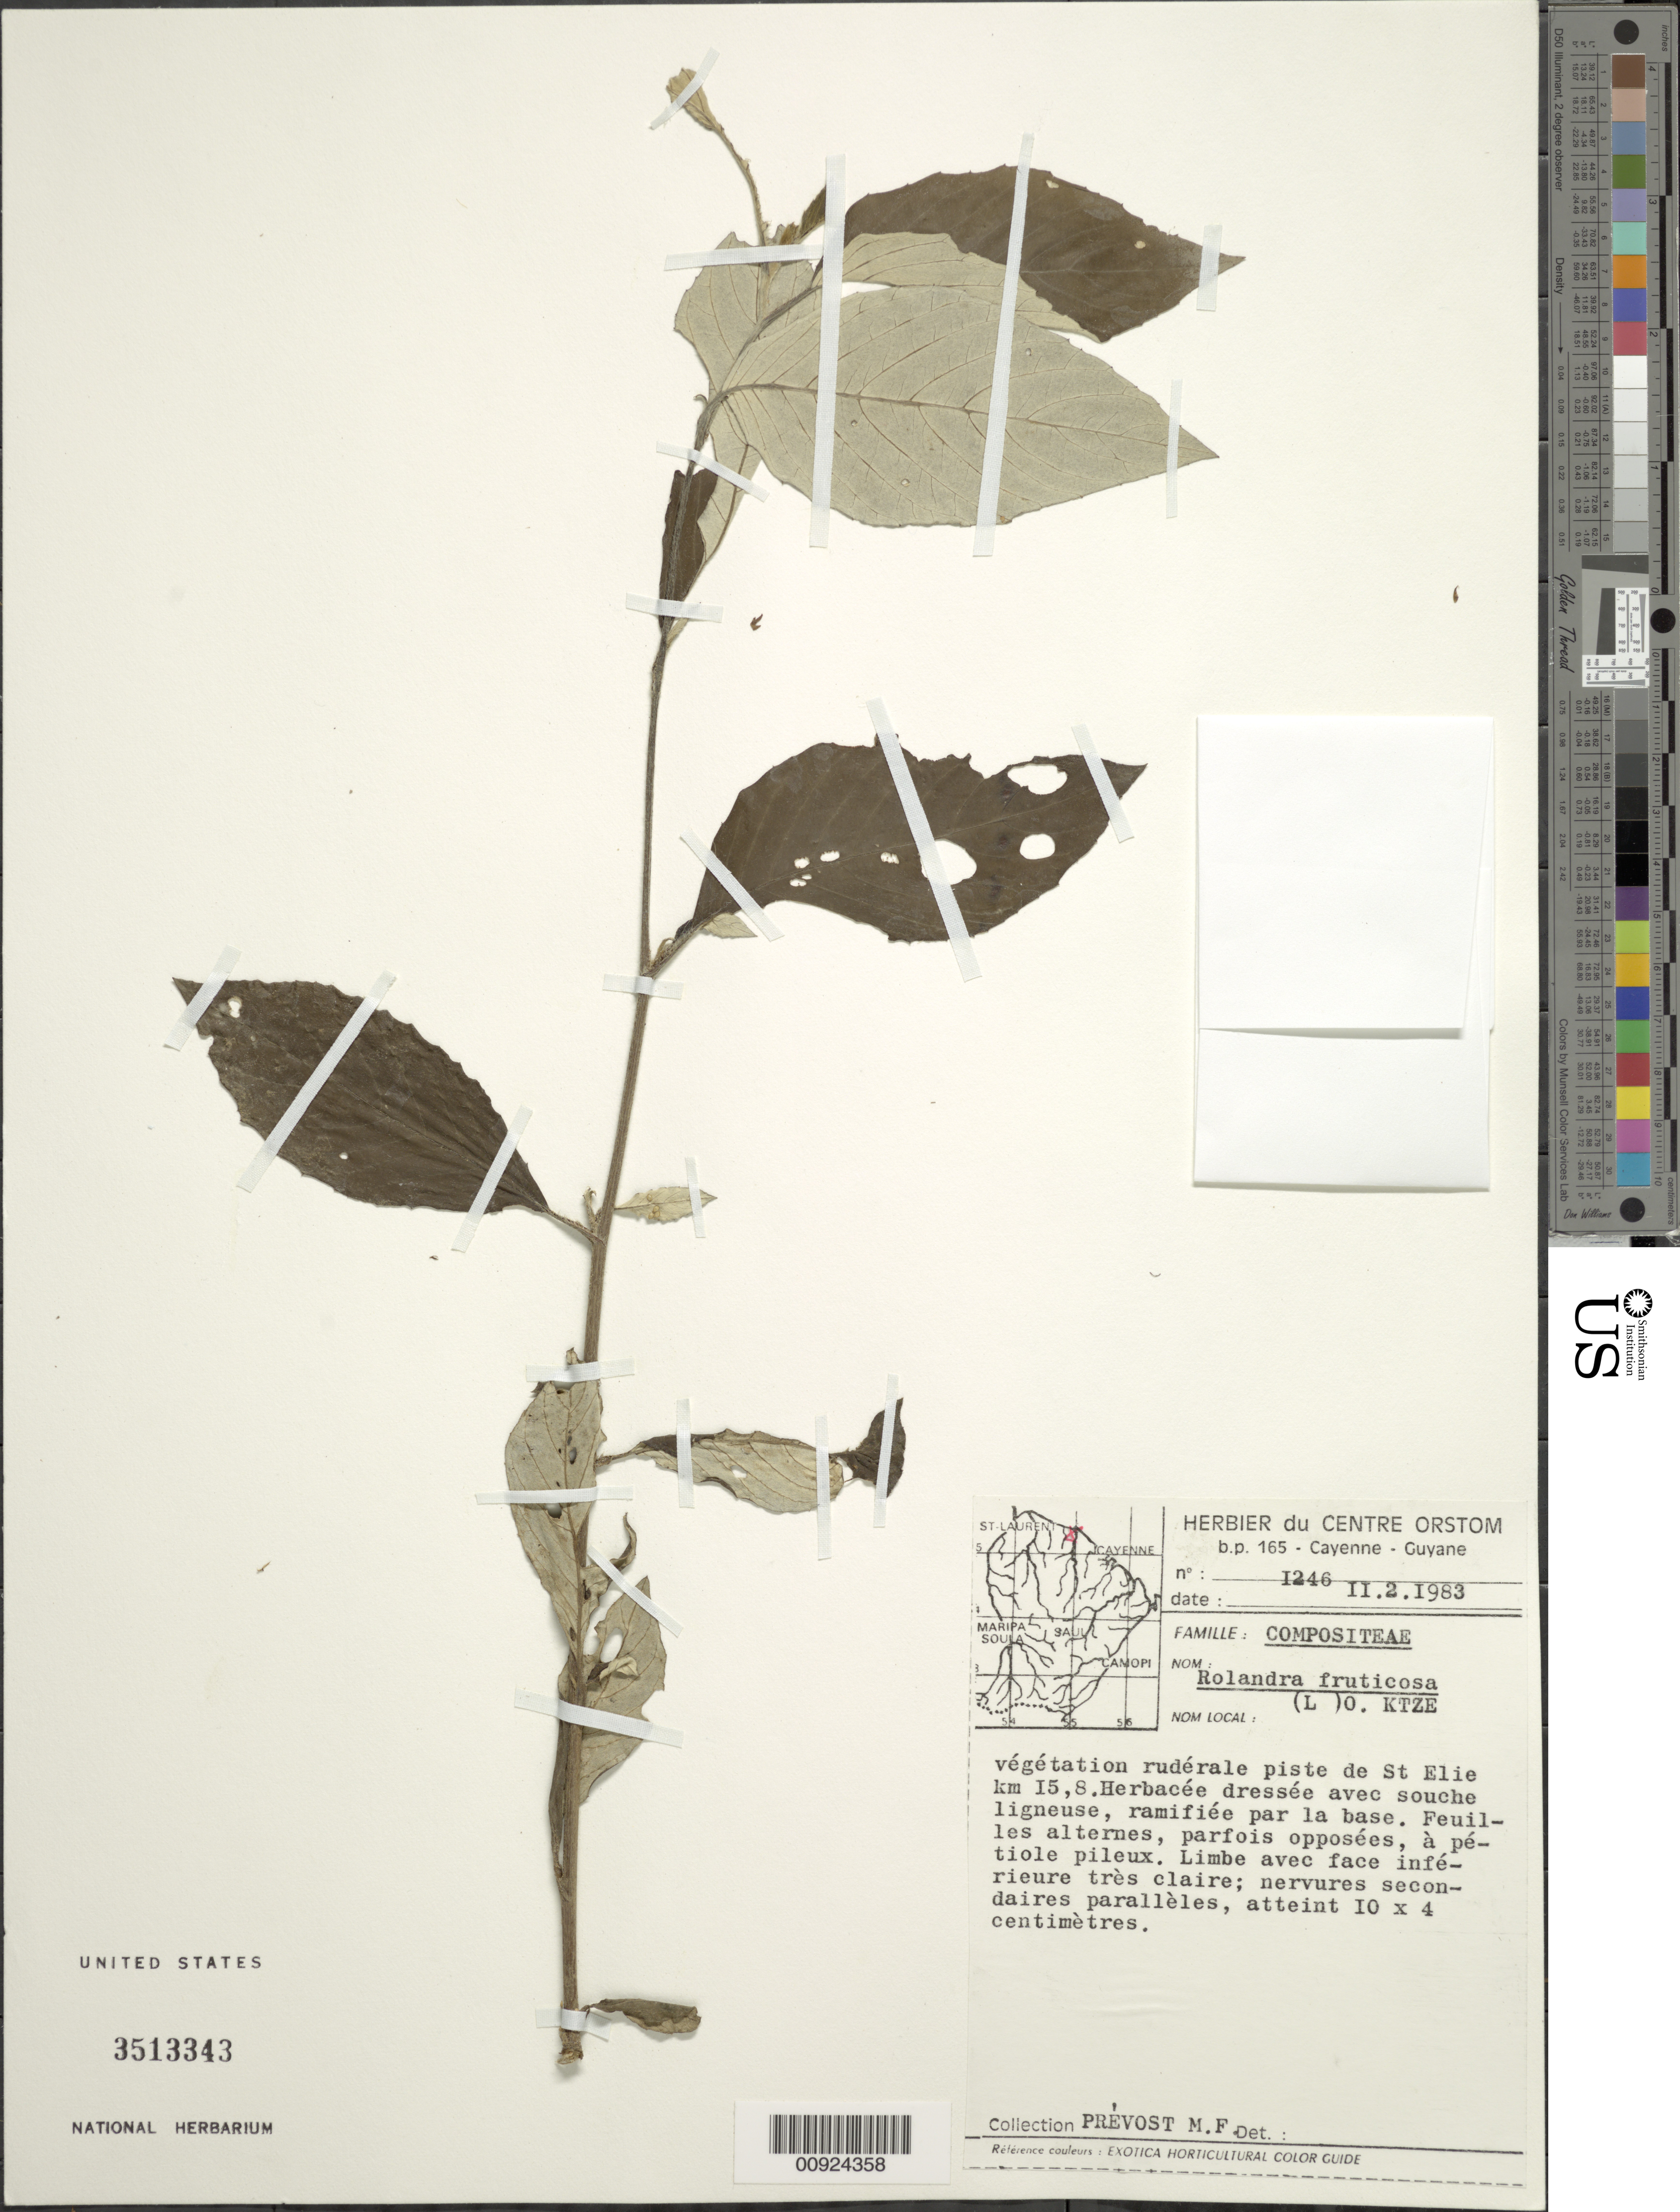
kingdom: Plantae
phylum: Tracheophyta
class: Magnoliopsida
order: Asterales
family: Asteraceae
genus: Rolandra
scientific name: Rolandra fruticosa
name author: (L.) Kuntze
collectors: M.-F. Prévost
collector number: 1246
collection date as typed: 11-Feb-83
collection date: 1983-02-11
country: French Guiana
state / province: Cayenne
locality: Piste de Saint-Élie, km 15.8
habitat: Végétation ruderale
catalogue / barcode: US 3513343